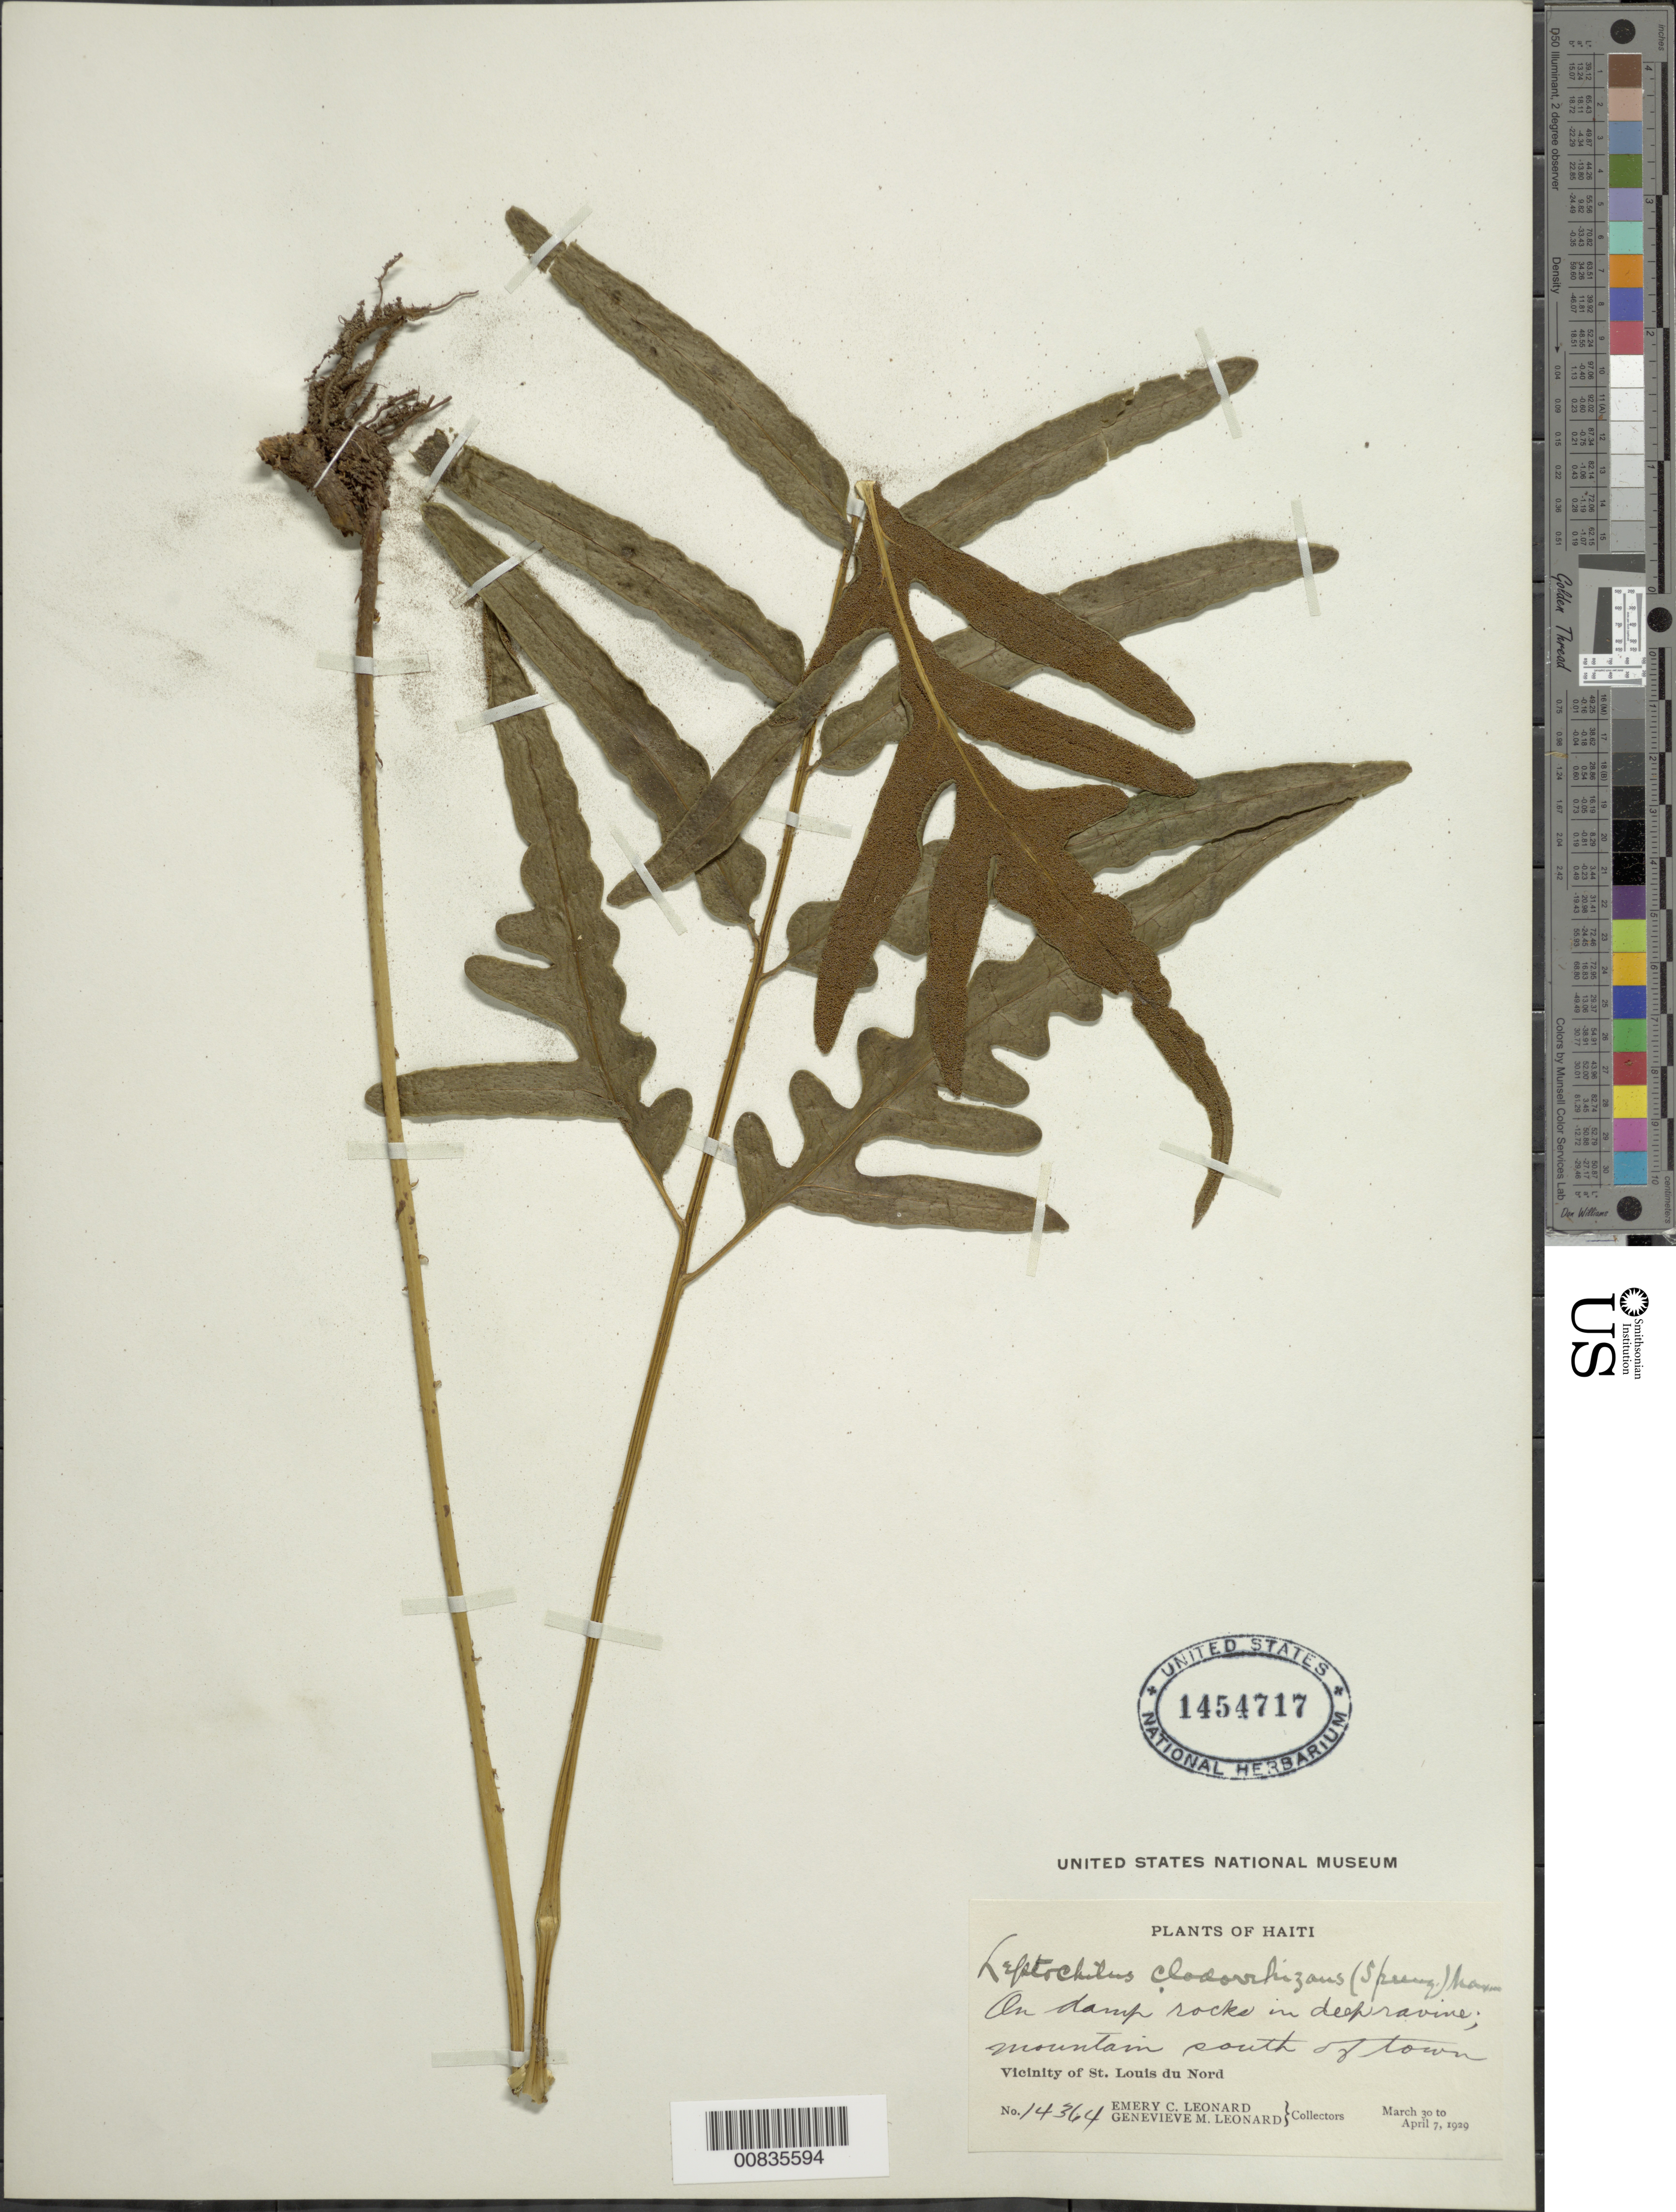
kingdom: Plantae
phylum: Tracheophyta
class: Polypodiopsida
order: Polypodiales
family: Dryopteridaceae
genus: Bolbitis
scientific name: Bolbitis portoricensis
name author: (Spreng.) Hennipman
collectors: E. C. Leonard & G. M. Leonard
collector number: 14364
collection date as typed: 30 Mar 1929 to 07 Apr 1929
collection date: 1929-03-30/1929-04-07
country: Haiti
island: Hispaniola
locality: St. Louis du Nord, SE of town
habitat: Damp rock in deep ravine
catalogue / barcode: US 1454717